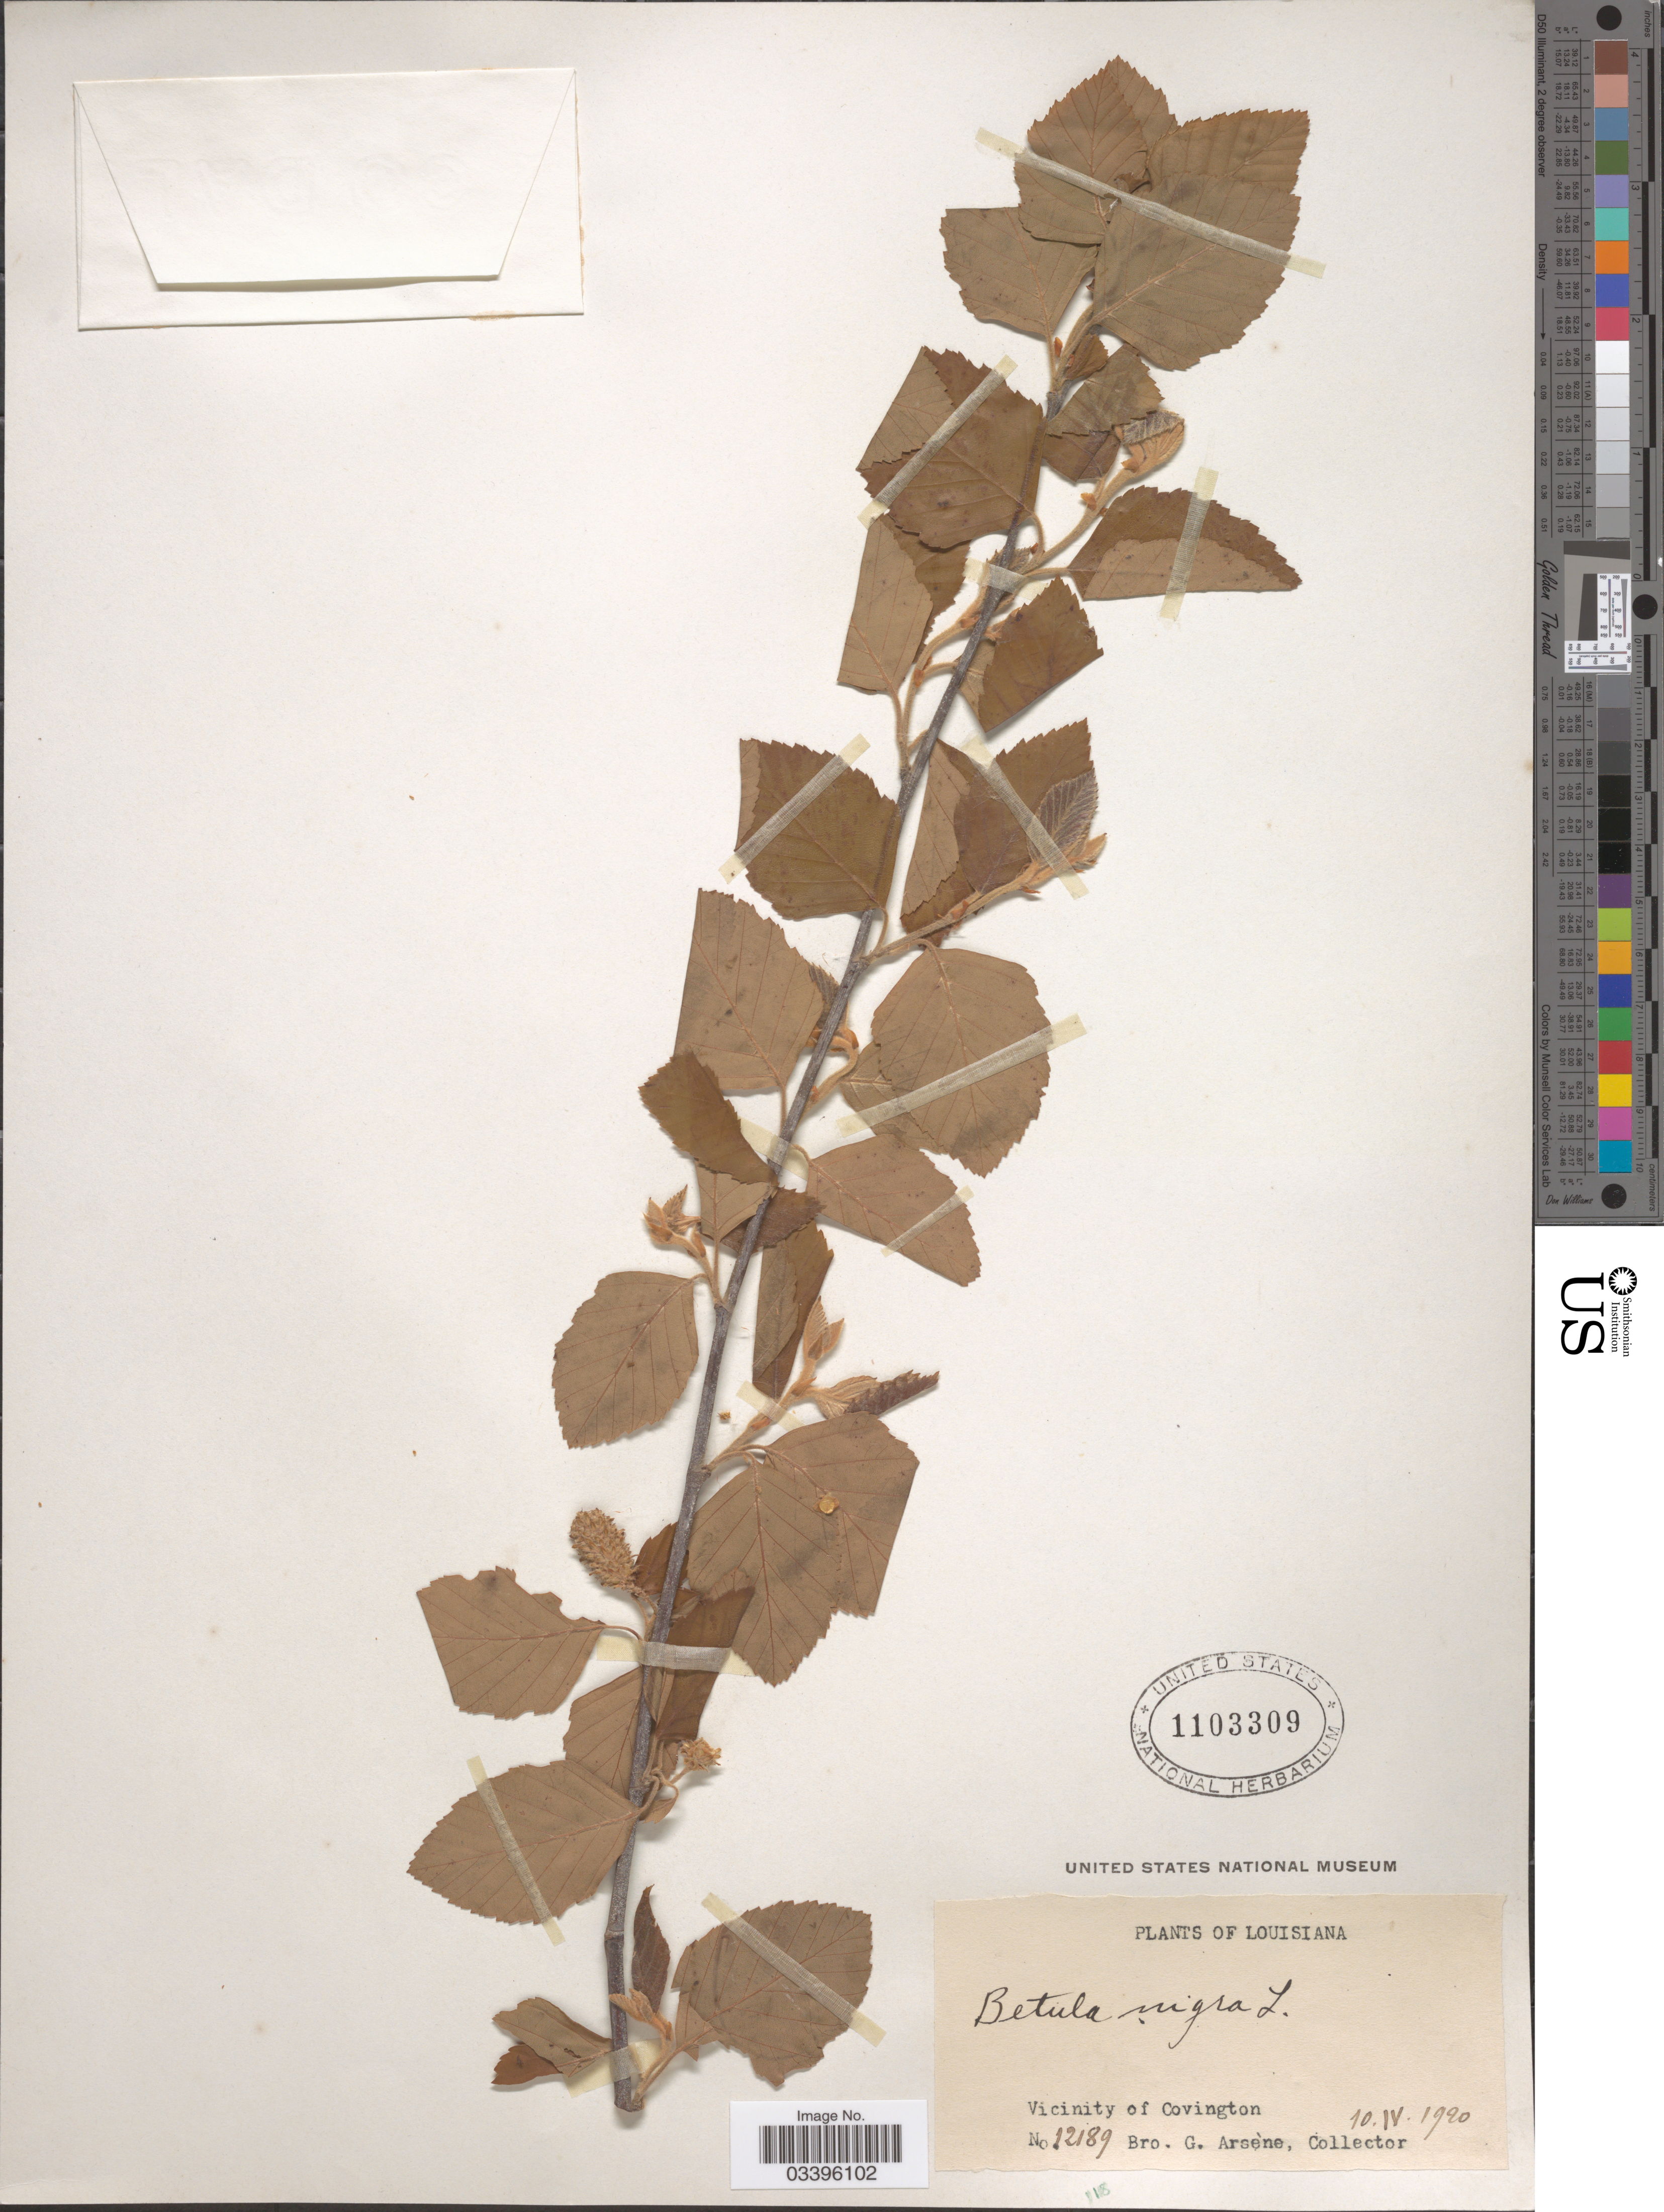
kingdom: Plantae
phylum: Tracheophyta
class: Magnoliopsida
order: Fagales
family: Betulaceae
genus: Betula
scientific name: Betula nigra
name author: L.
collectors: Bro. G. Arsène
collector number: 12189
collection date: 1920-04-10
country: United States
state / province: Louisiana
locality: Vicinity of Covington.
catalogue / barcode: US 1103309